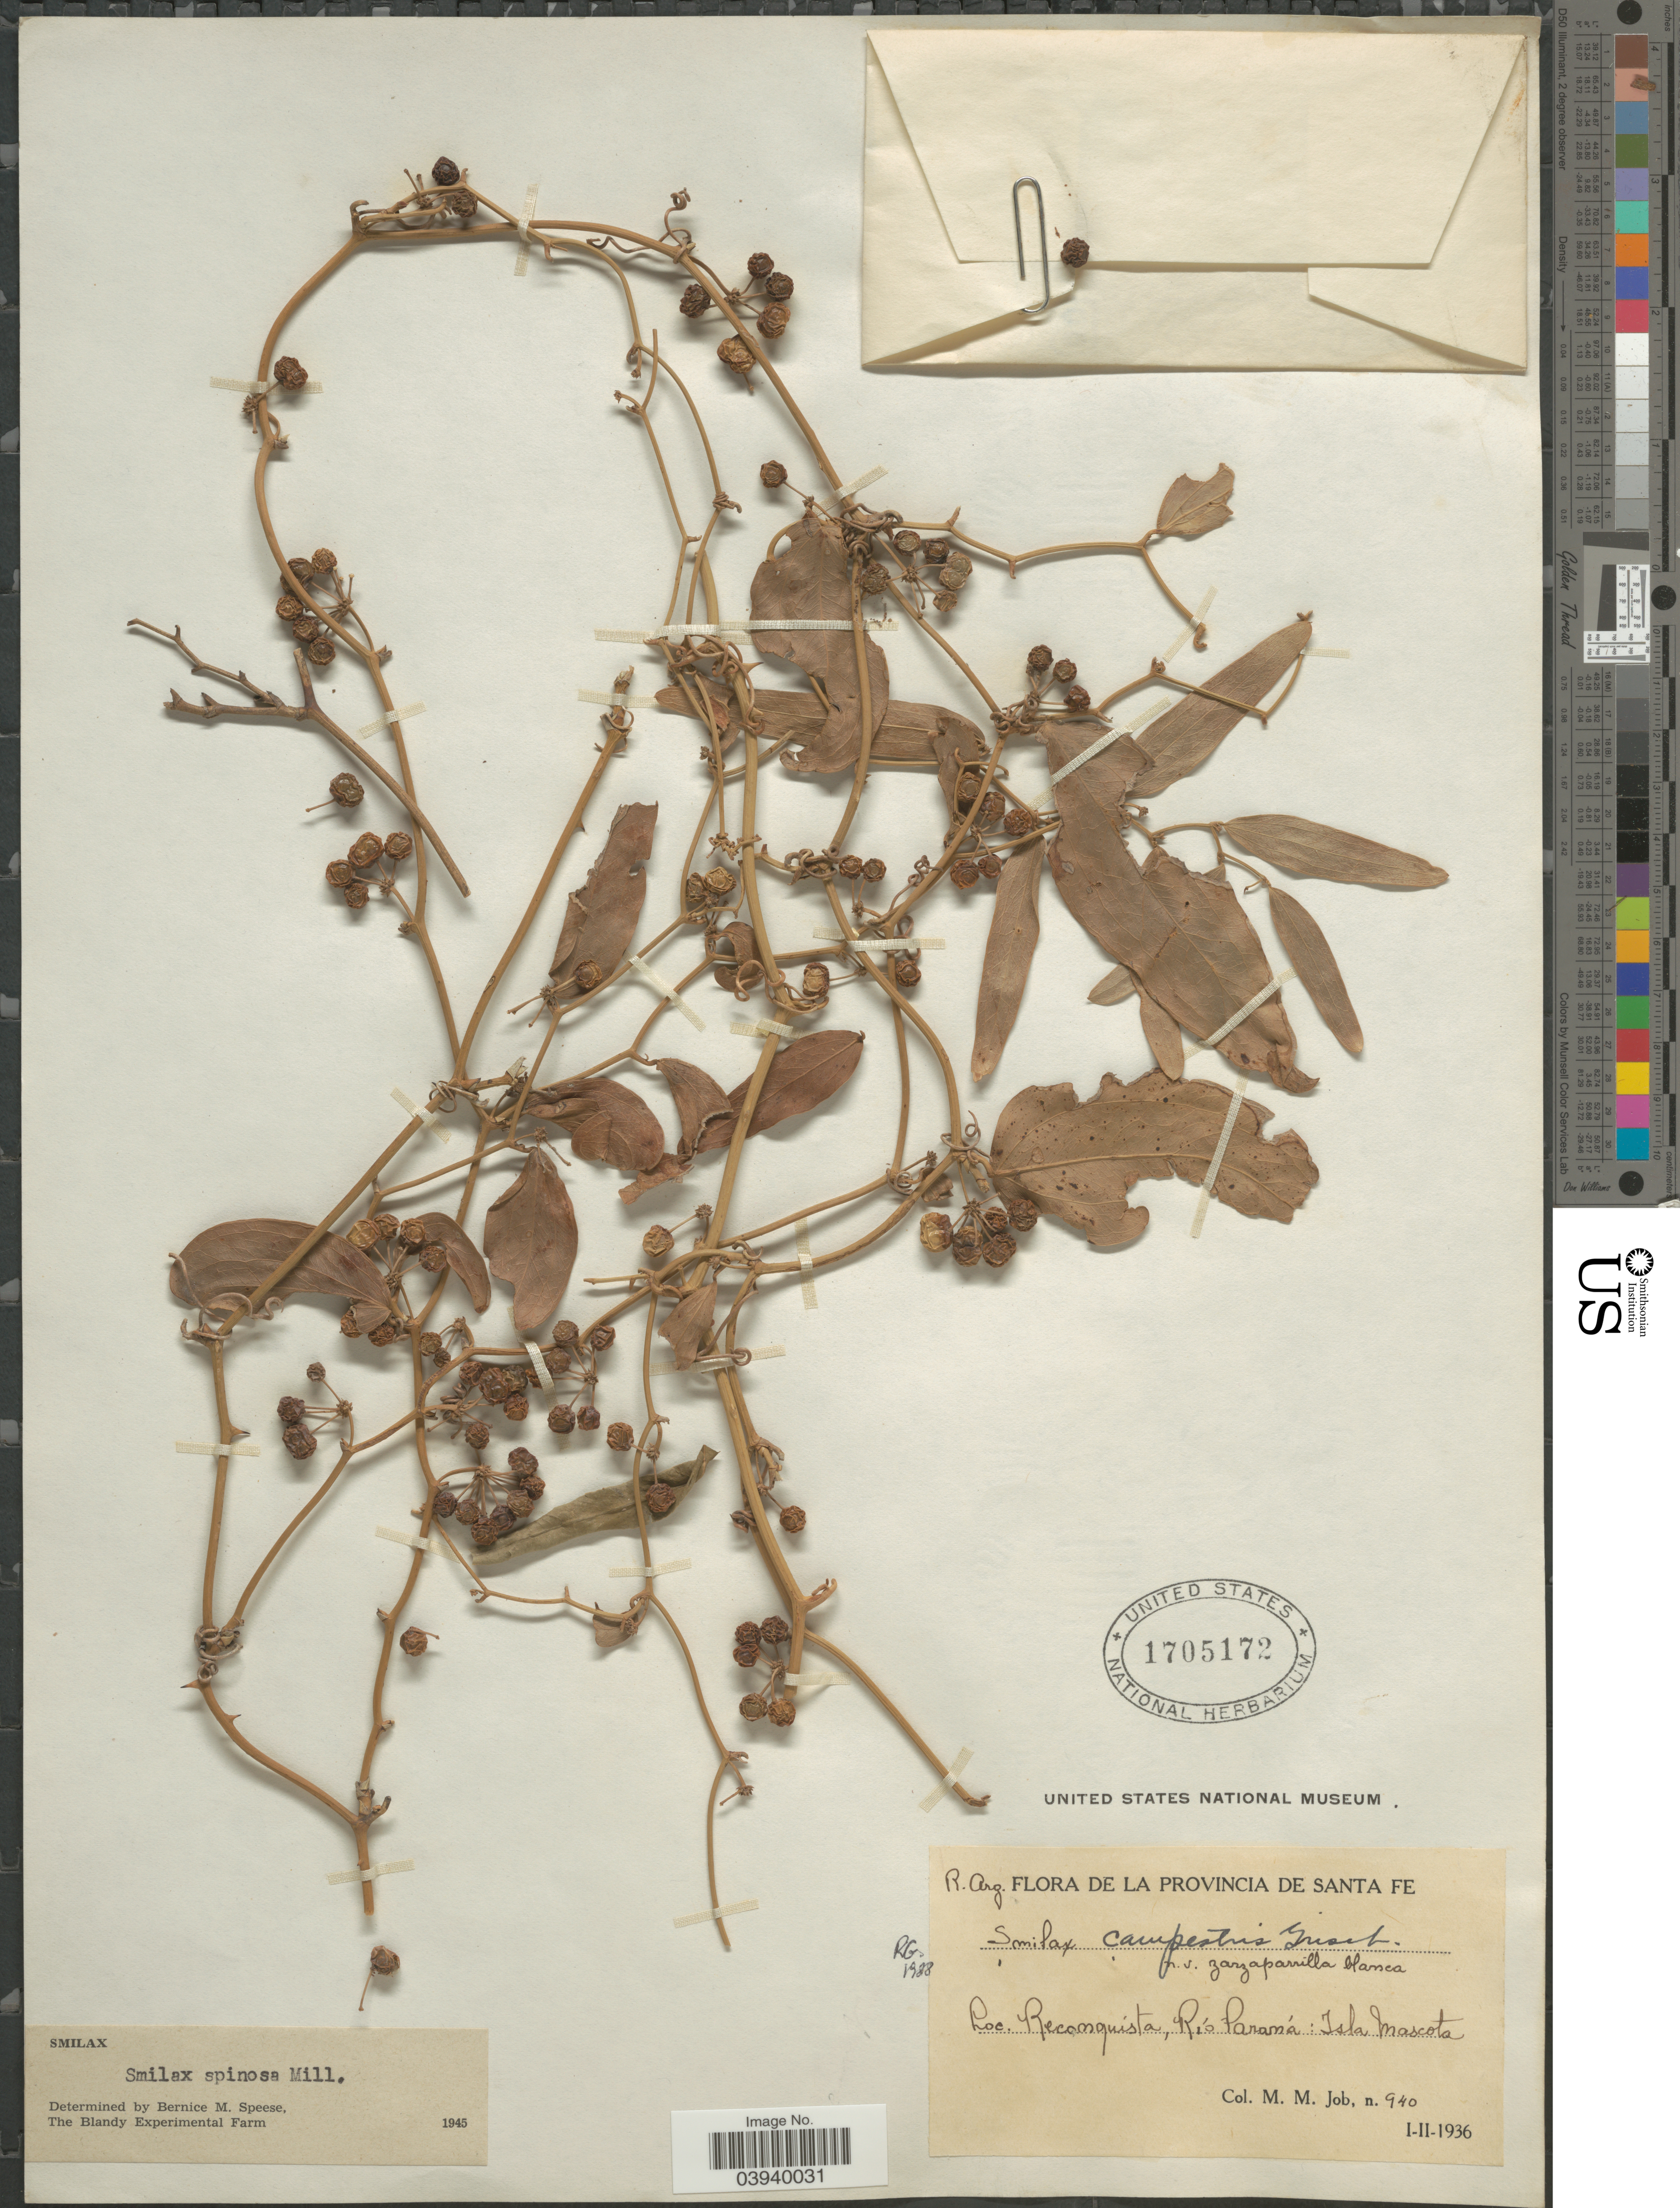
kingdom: Plantae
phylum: Tracheophyta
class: Liliopsida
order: Liliales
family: Smilacaceae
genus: Smilax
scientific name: Smilax campestris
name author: Griseb.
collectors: M. Job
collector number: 940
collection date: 1936-01/1936-02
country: Argentina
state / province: Santa Fe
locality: R. Arg. Reconquista, Río Paraná; Isla Mascota.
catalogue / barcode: US 1705172